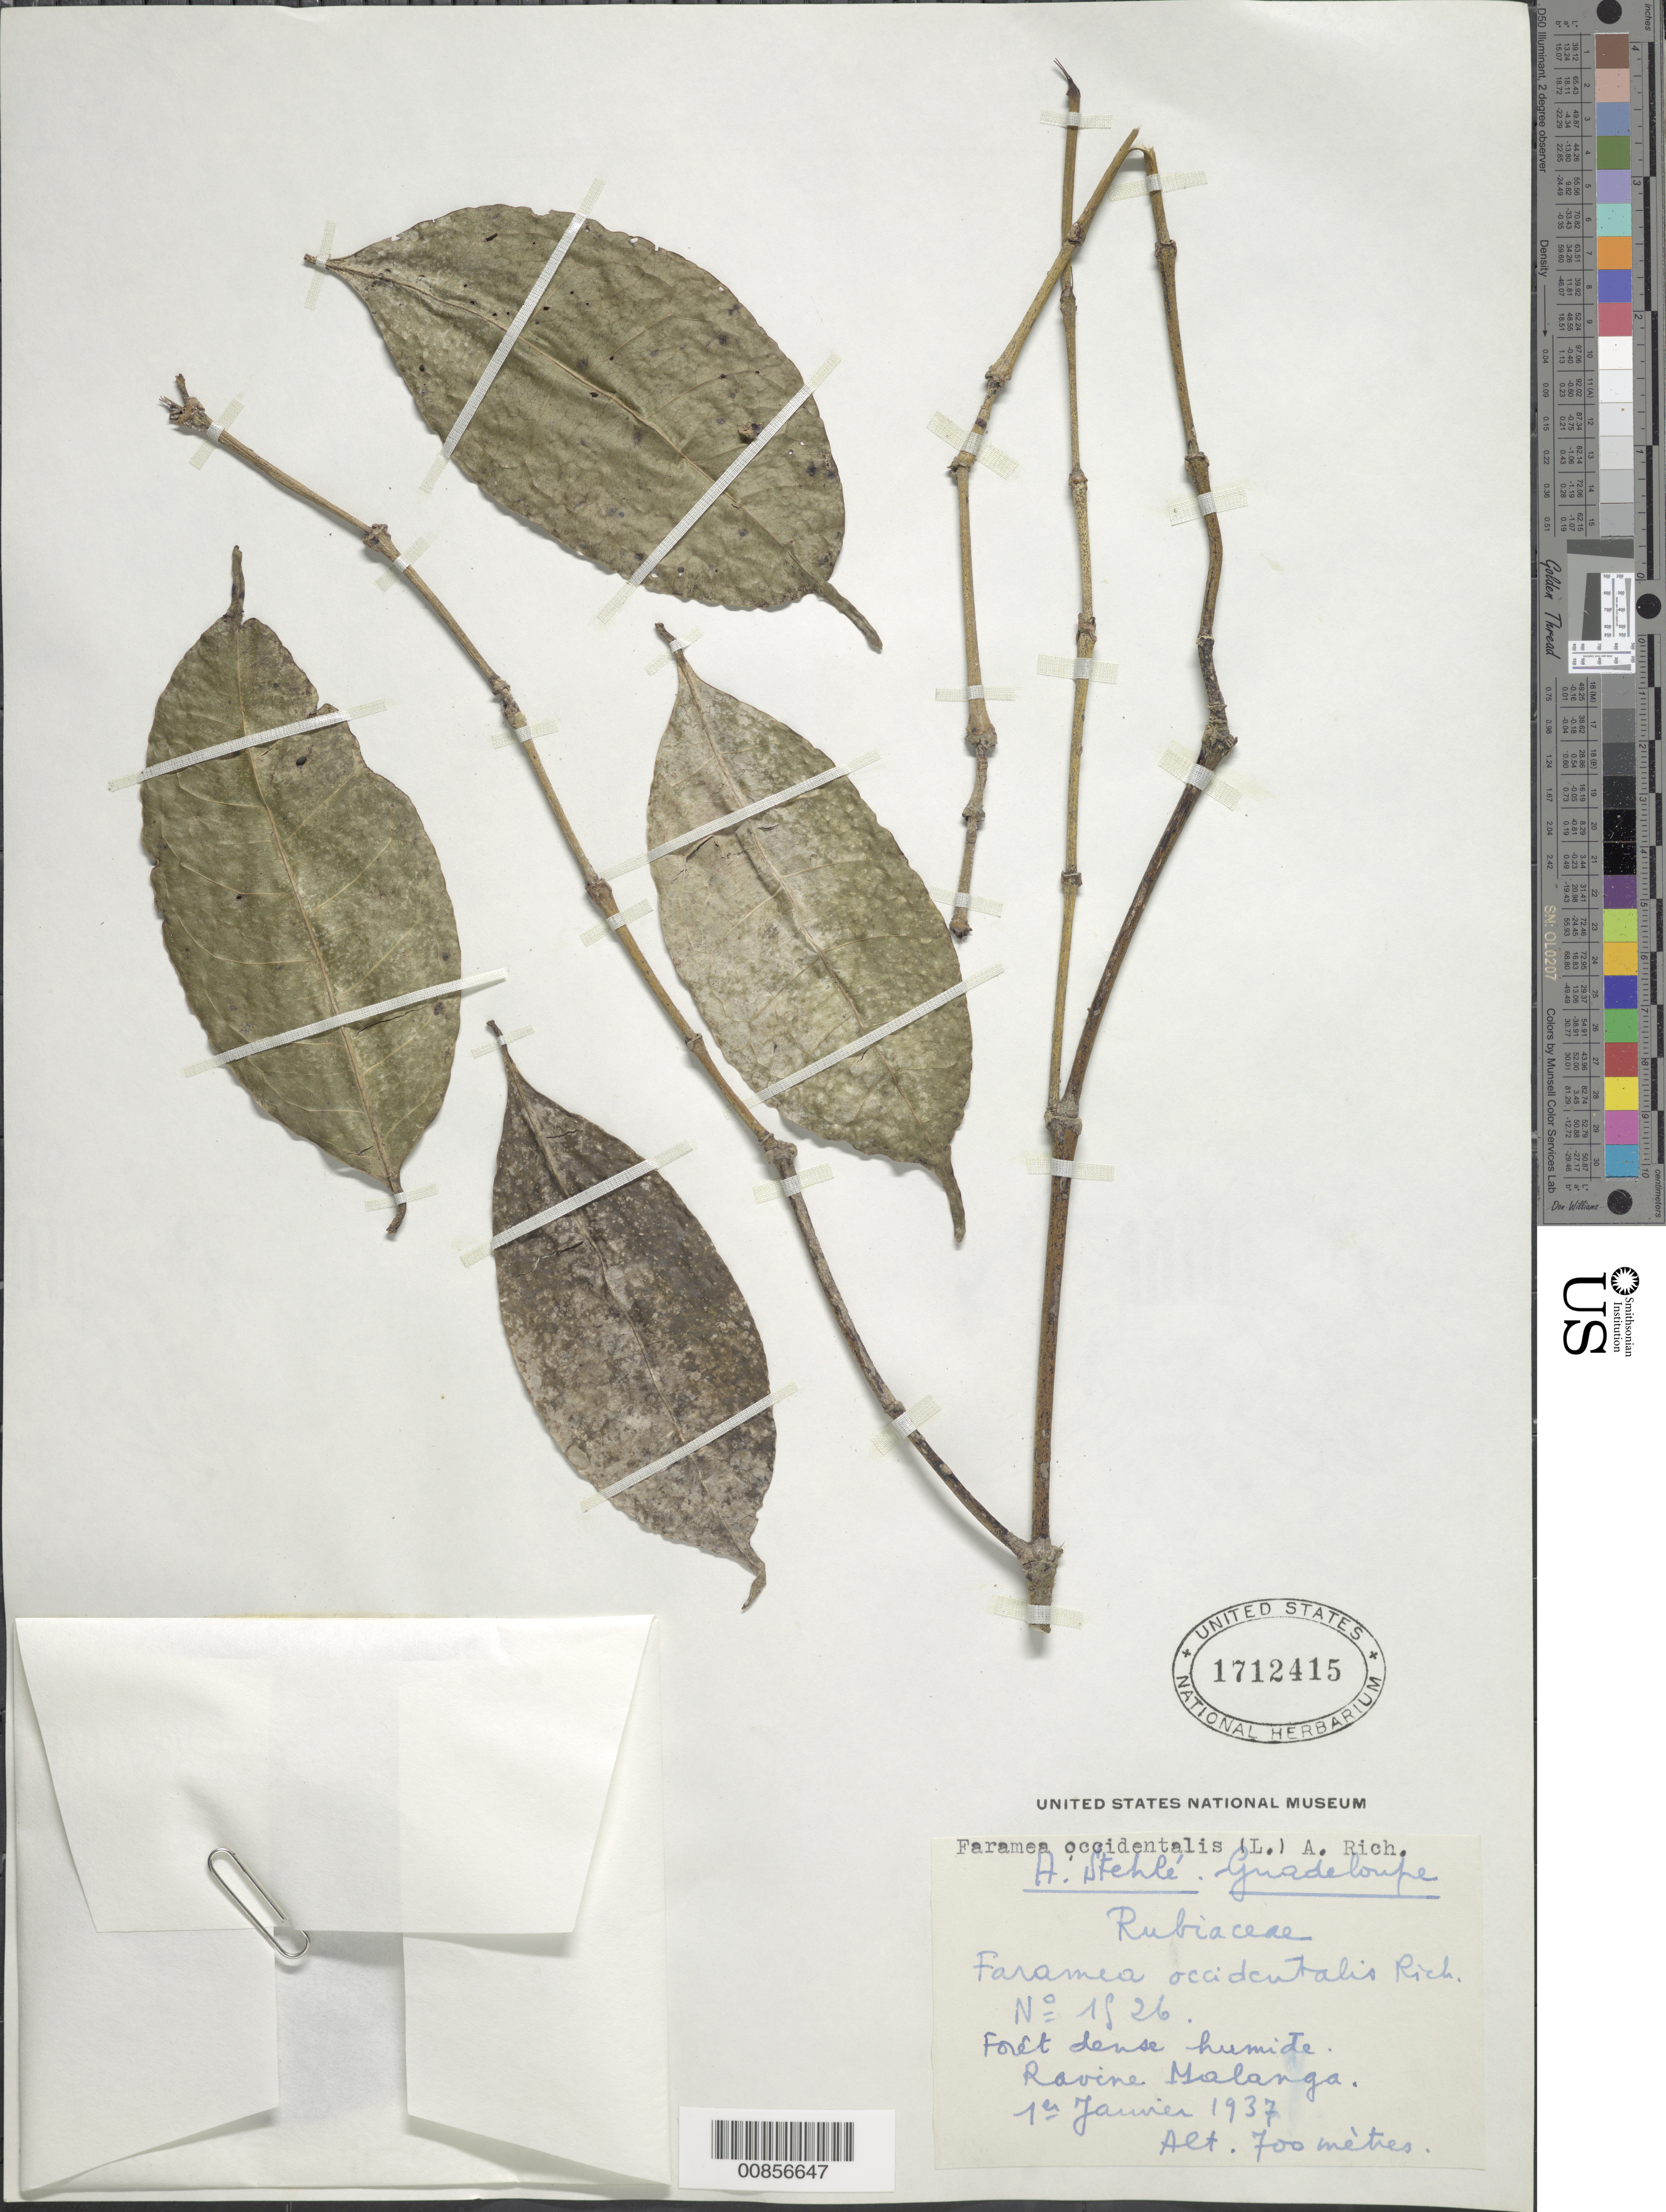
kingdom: Plantae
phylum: Tracheophyta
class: Magnoliopsida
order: Gentianales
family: Rubiaceae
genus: Faramea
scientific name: Faramea occidentalis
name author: (L.) A. Rich.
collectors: H. Stehlé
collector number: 1826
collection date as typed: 01 Jan 1937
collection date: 1937-01-01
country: Guadeloupe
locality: Ravine Malanga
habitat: Forêt dense humide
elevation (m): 700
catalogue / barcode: US 1712415